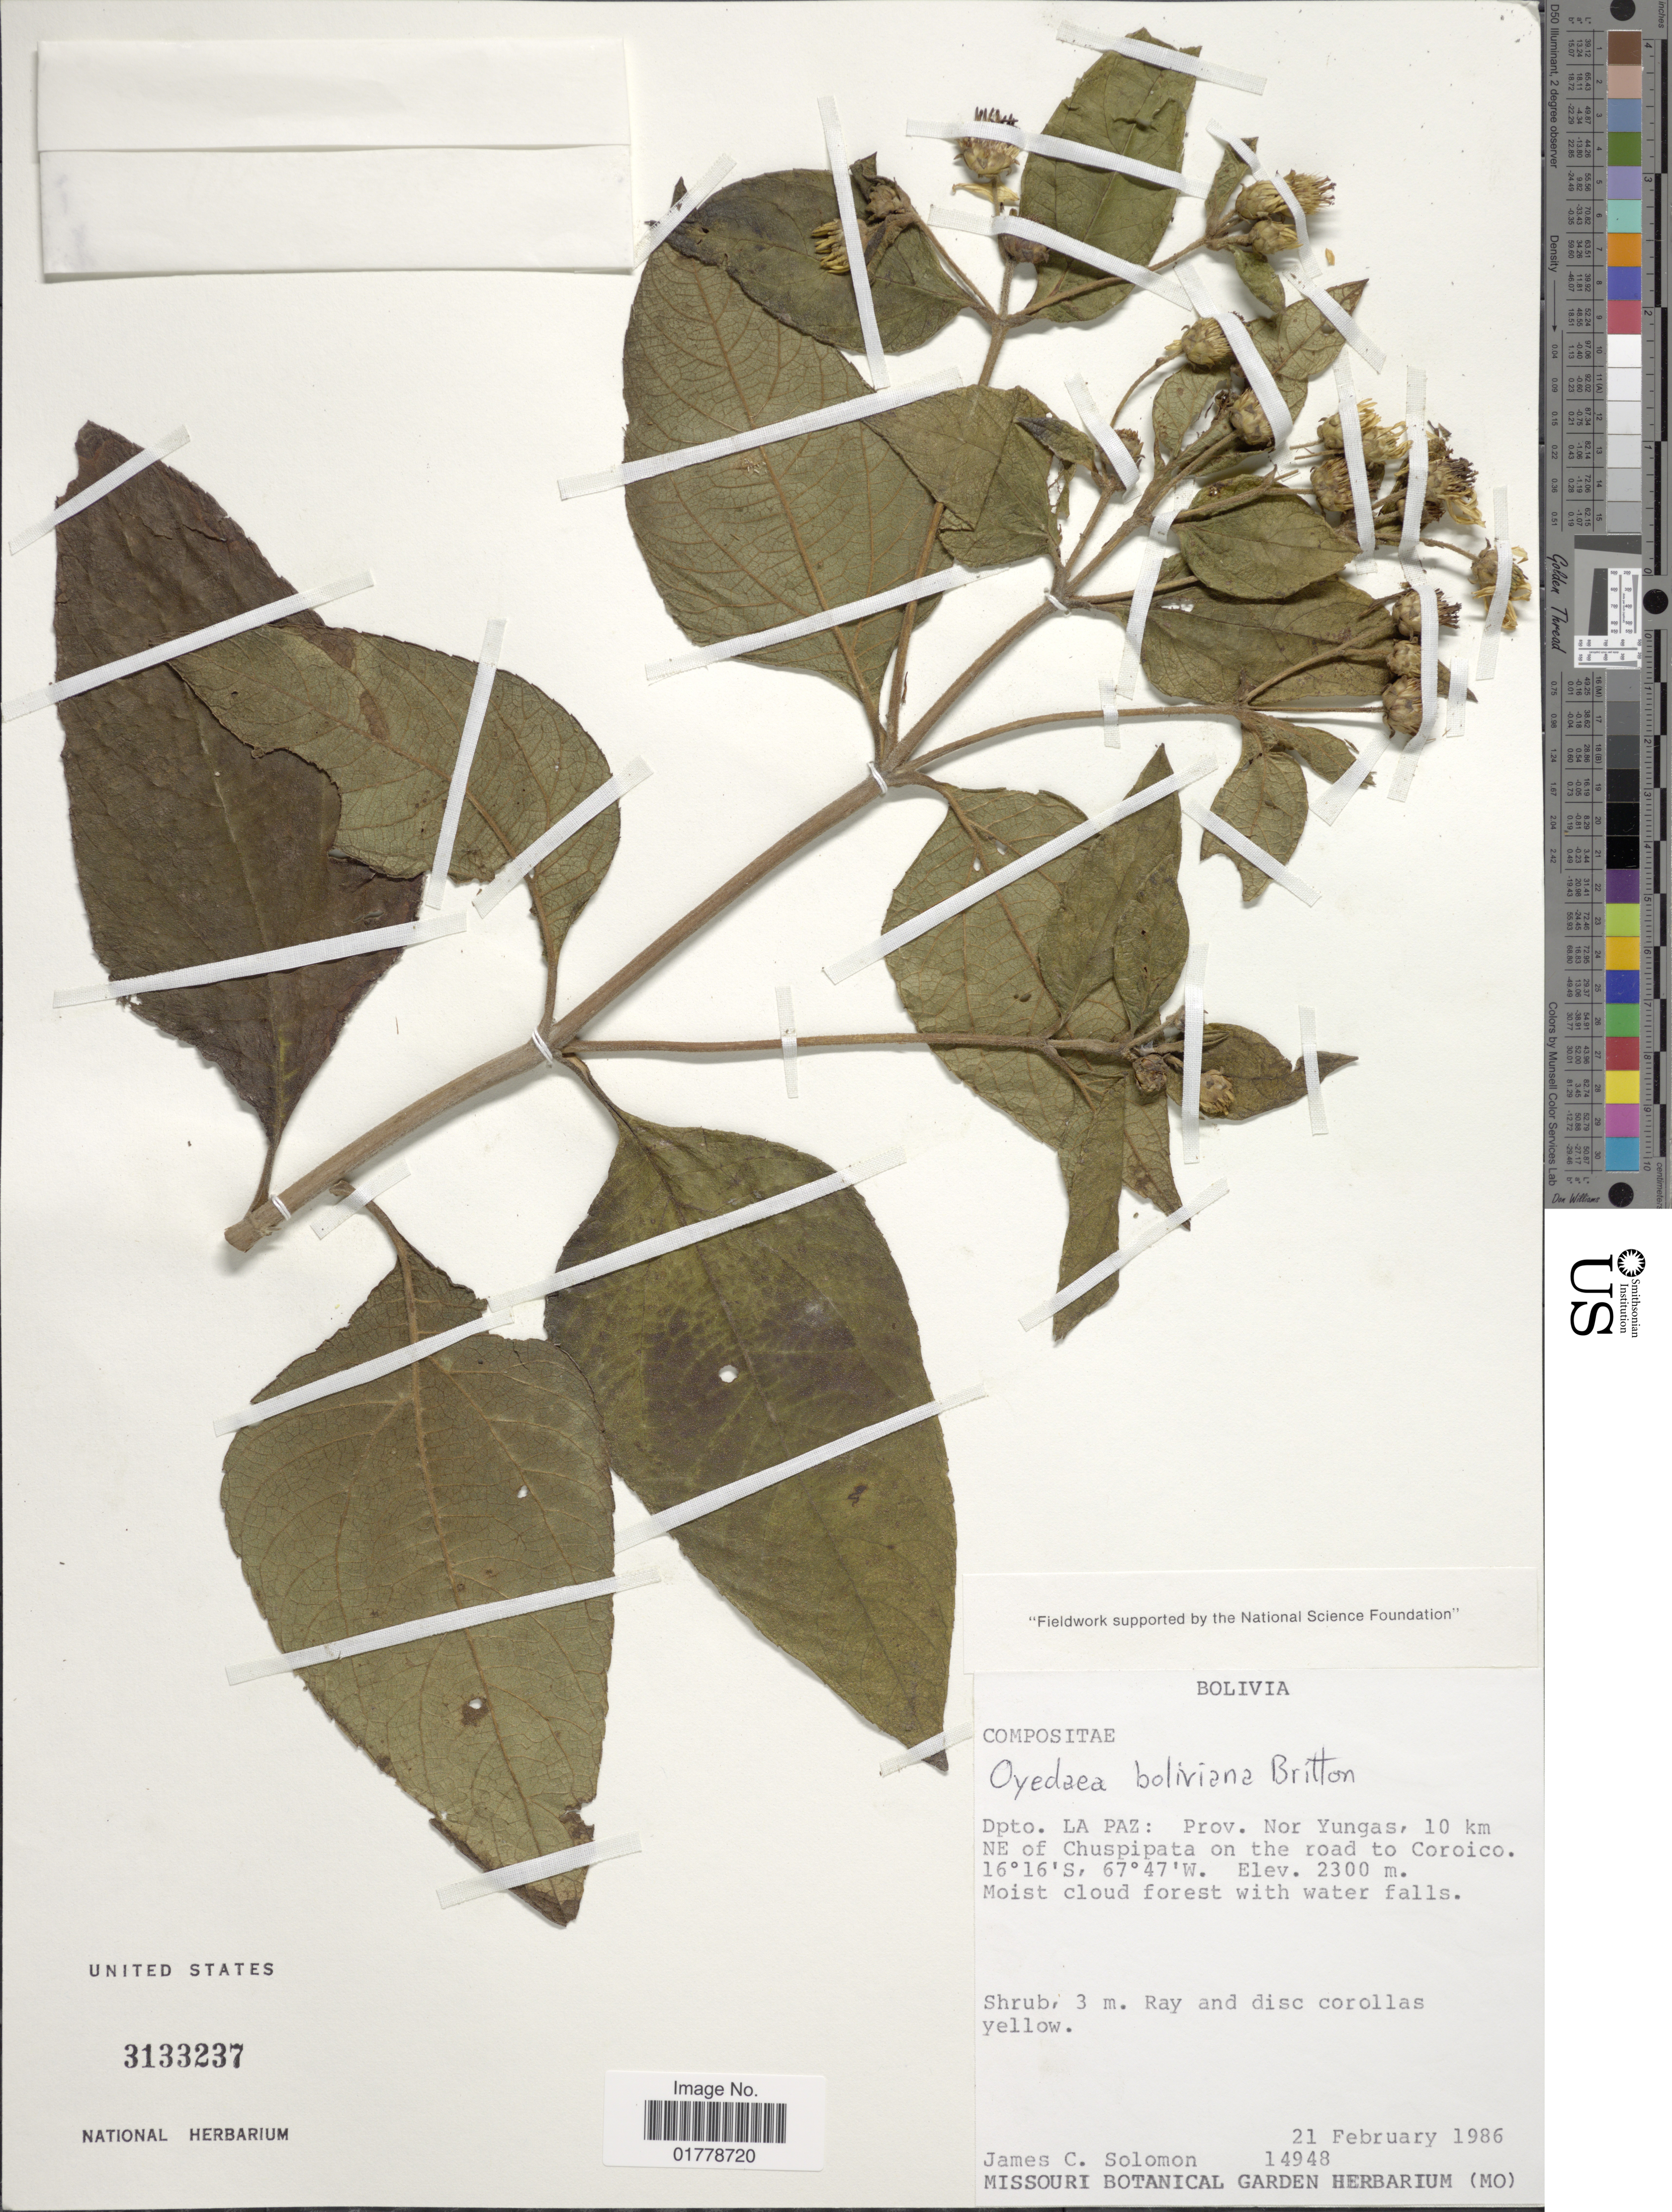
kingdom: Plantae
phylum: Tracheophyta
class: Magnoliopsida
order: Asterales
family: Asteraceae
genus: Oyedaea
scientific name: Oyedaea boliviana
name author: Britton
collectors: J. C. Solomon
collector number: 14948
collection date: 1986-02-21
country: Bolivia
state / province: La Paz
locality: Dpto. La Paz: Prov. Nor Yungas, 10 km NE of Chuspipata on the road to Coroico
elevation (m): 2300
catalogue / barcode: US 3133237